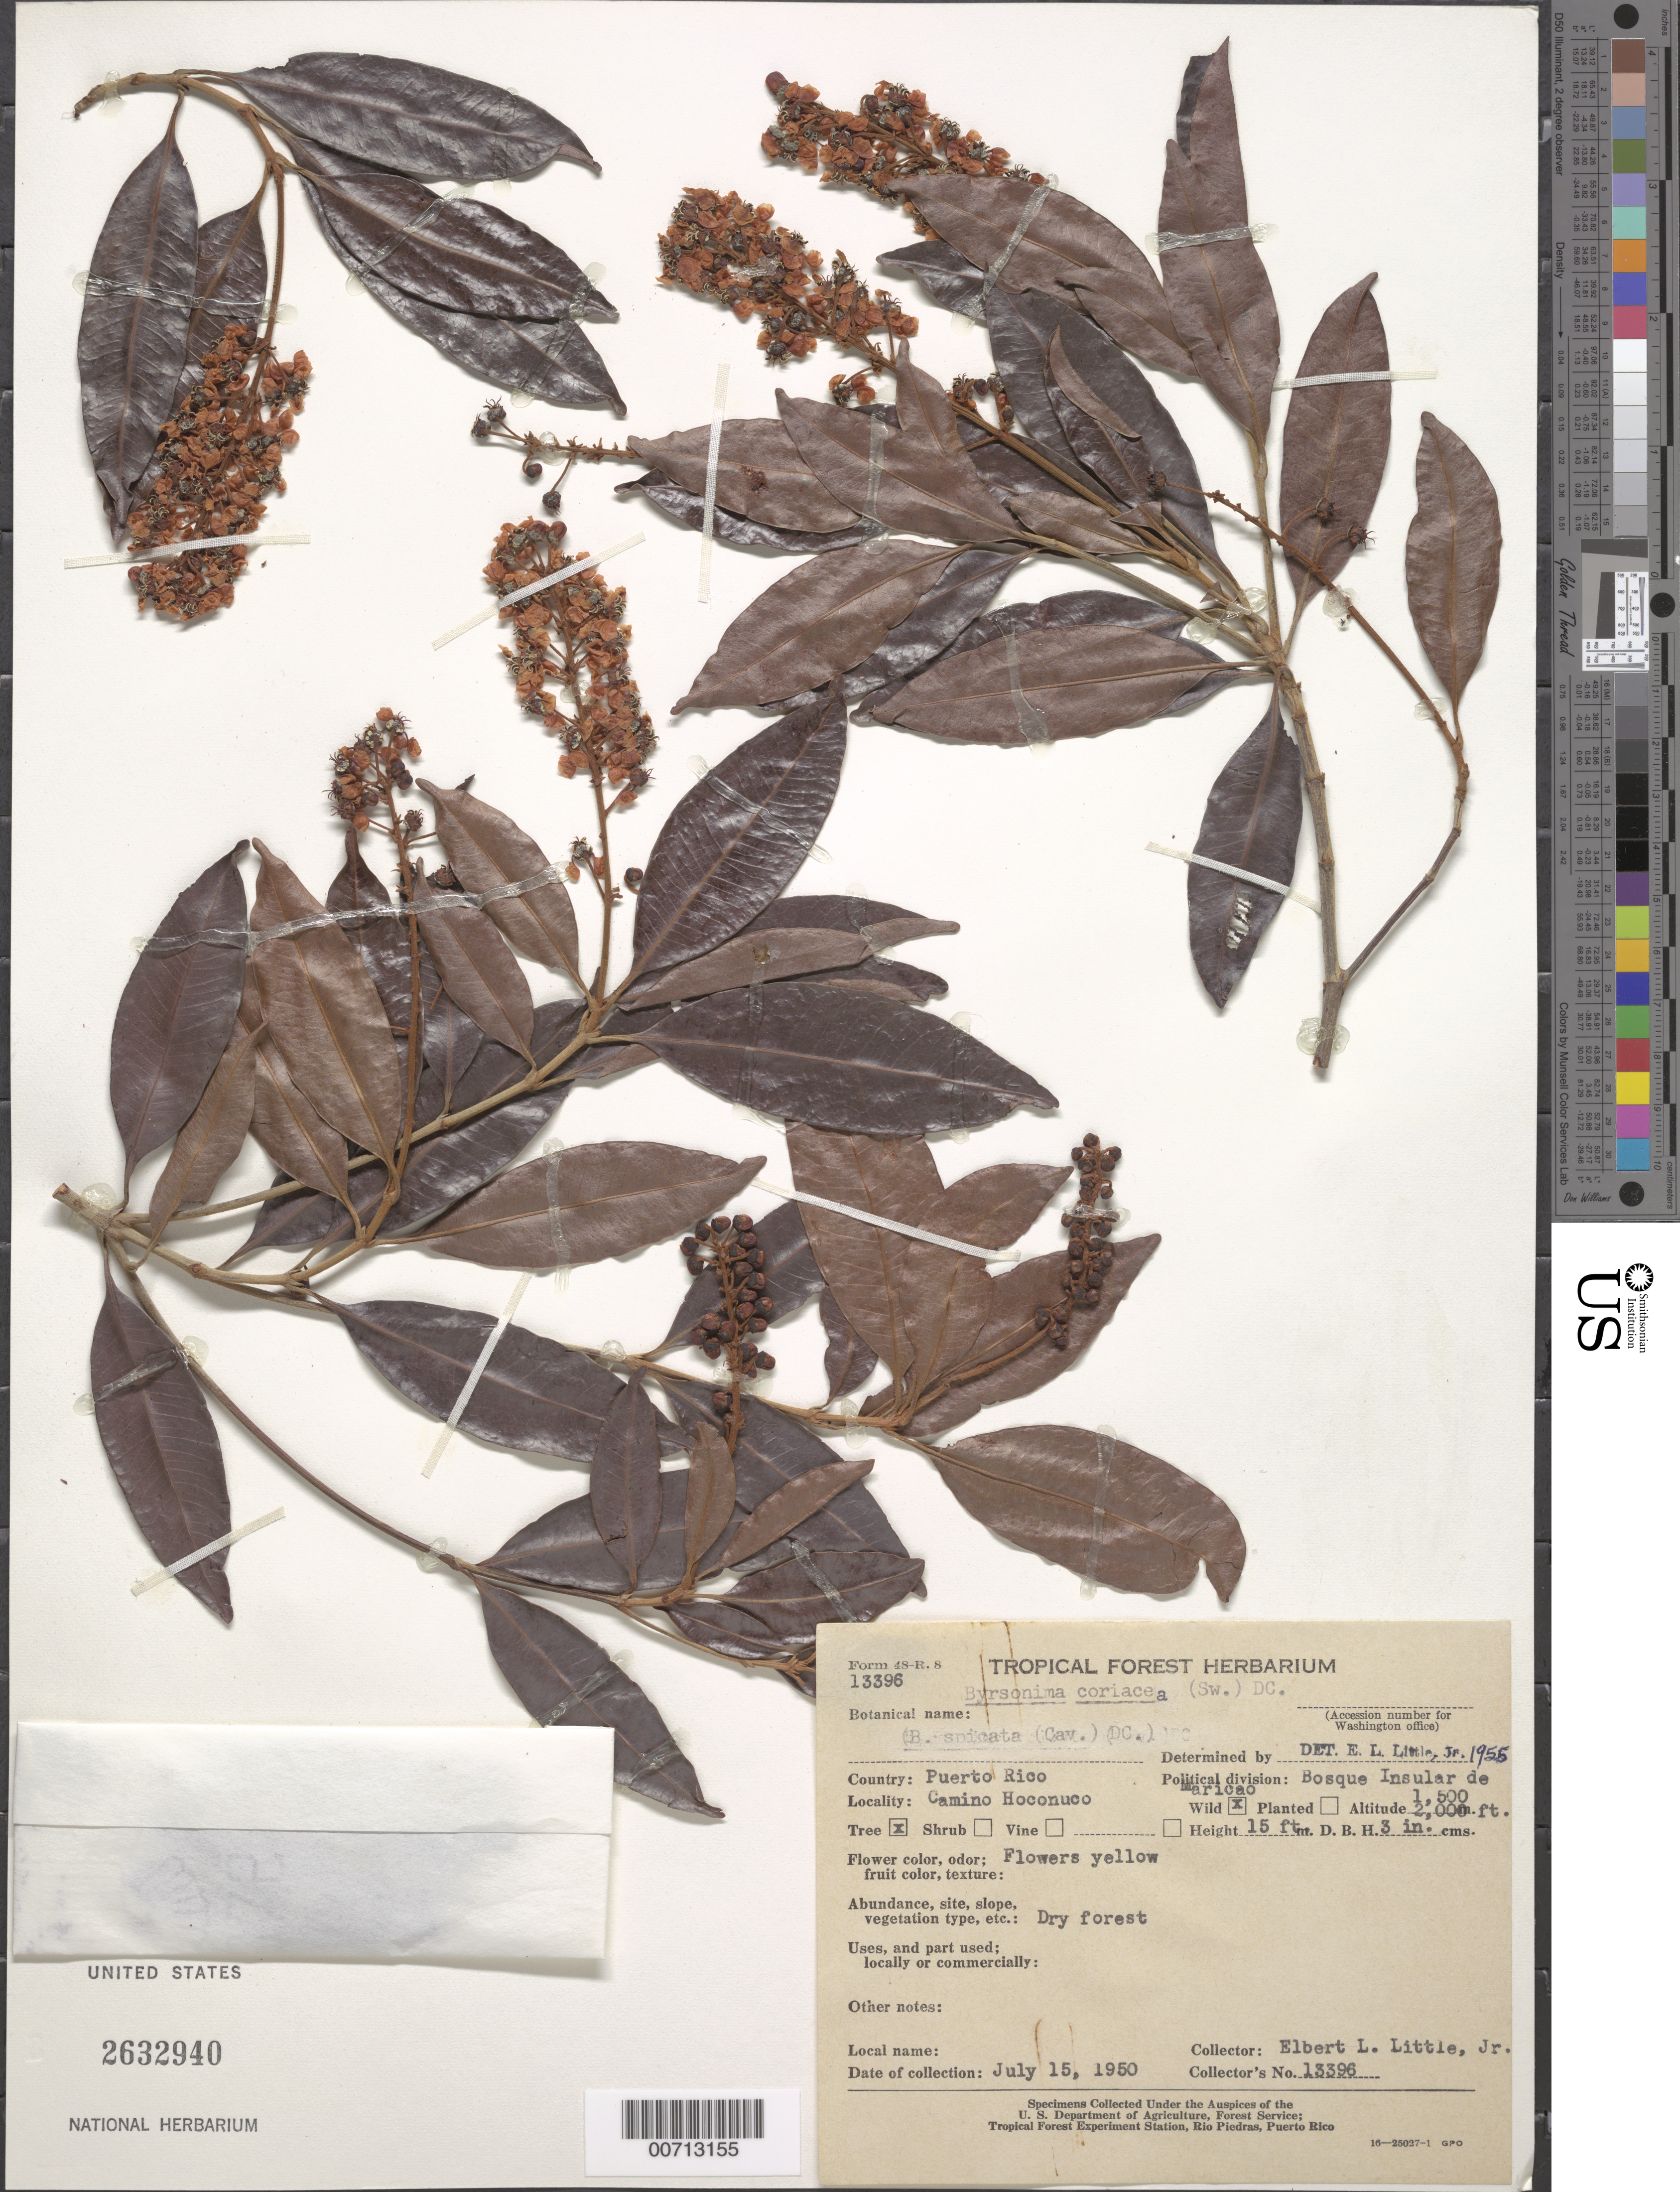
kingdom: Plantae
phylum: Tracheophyta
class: Magnoliopsida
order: Malpighiales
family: Malpighiaceae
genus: Byrsonima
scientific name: Byrsonima spicata (Cav.) DC.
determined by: Little, Elbert L., Jr., (FSSR), United States Department of Agriculture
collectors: E. L. Little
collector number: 13396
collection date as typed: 15 Jul 1950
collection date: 1950-07-15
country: Puerto Rico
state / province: Maricao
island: Greater Antilles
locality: Camino Hoconuco, Bosque Insular de Maricao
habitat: Dry forest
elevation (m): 457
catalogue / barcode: US 2632940